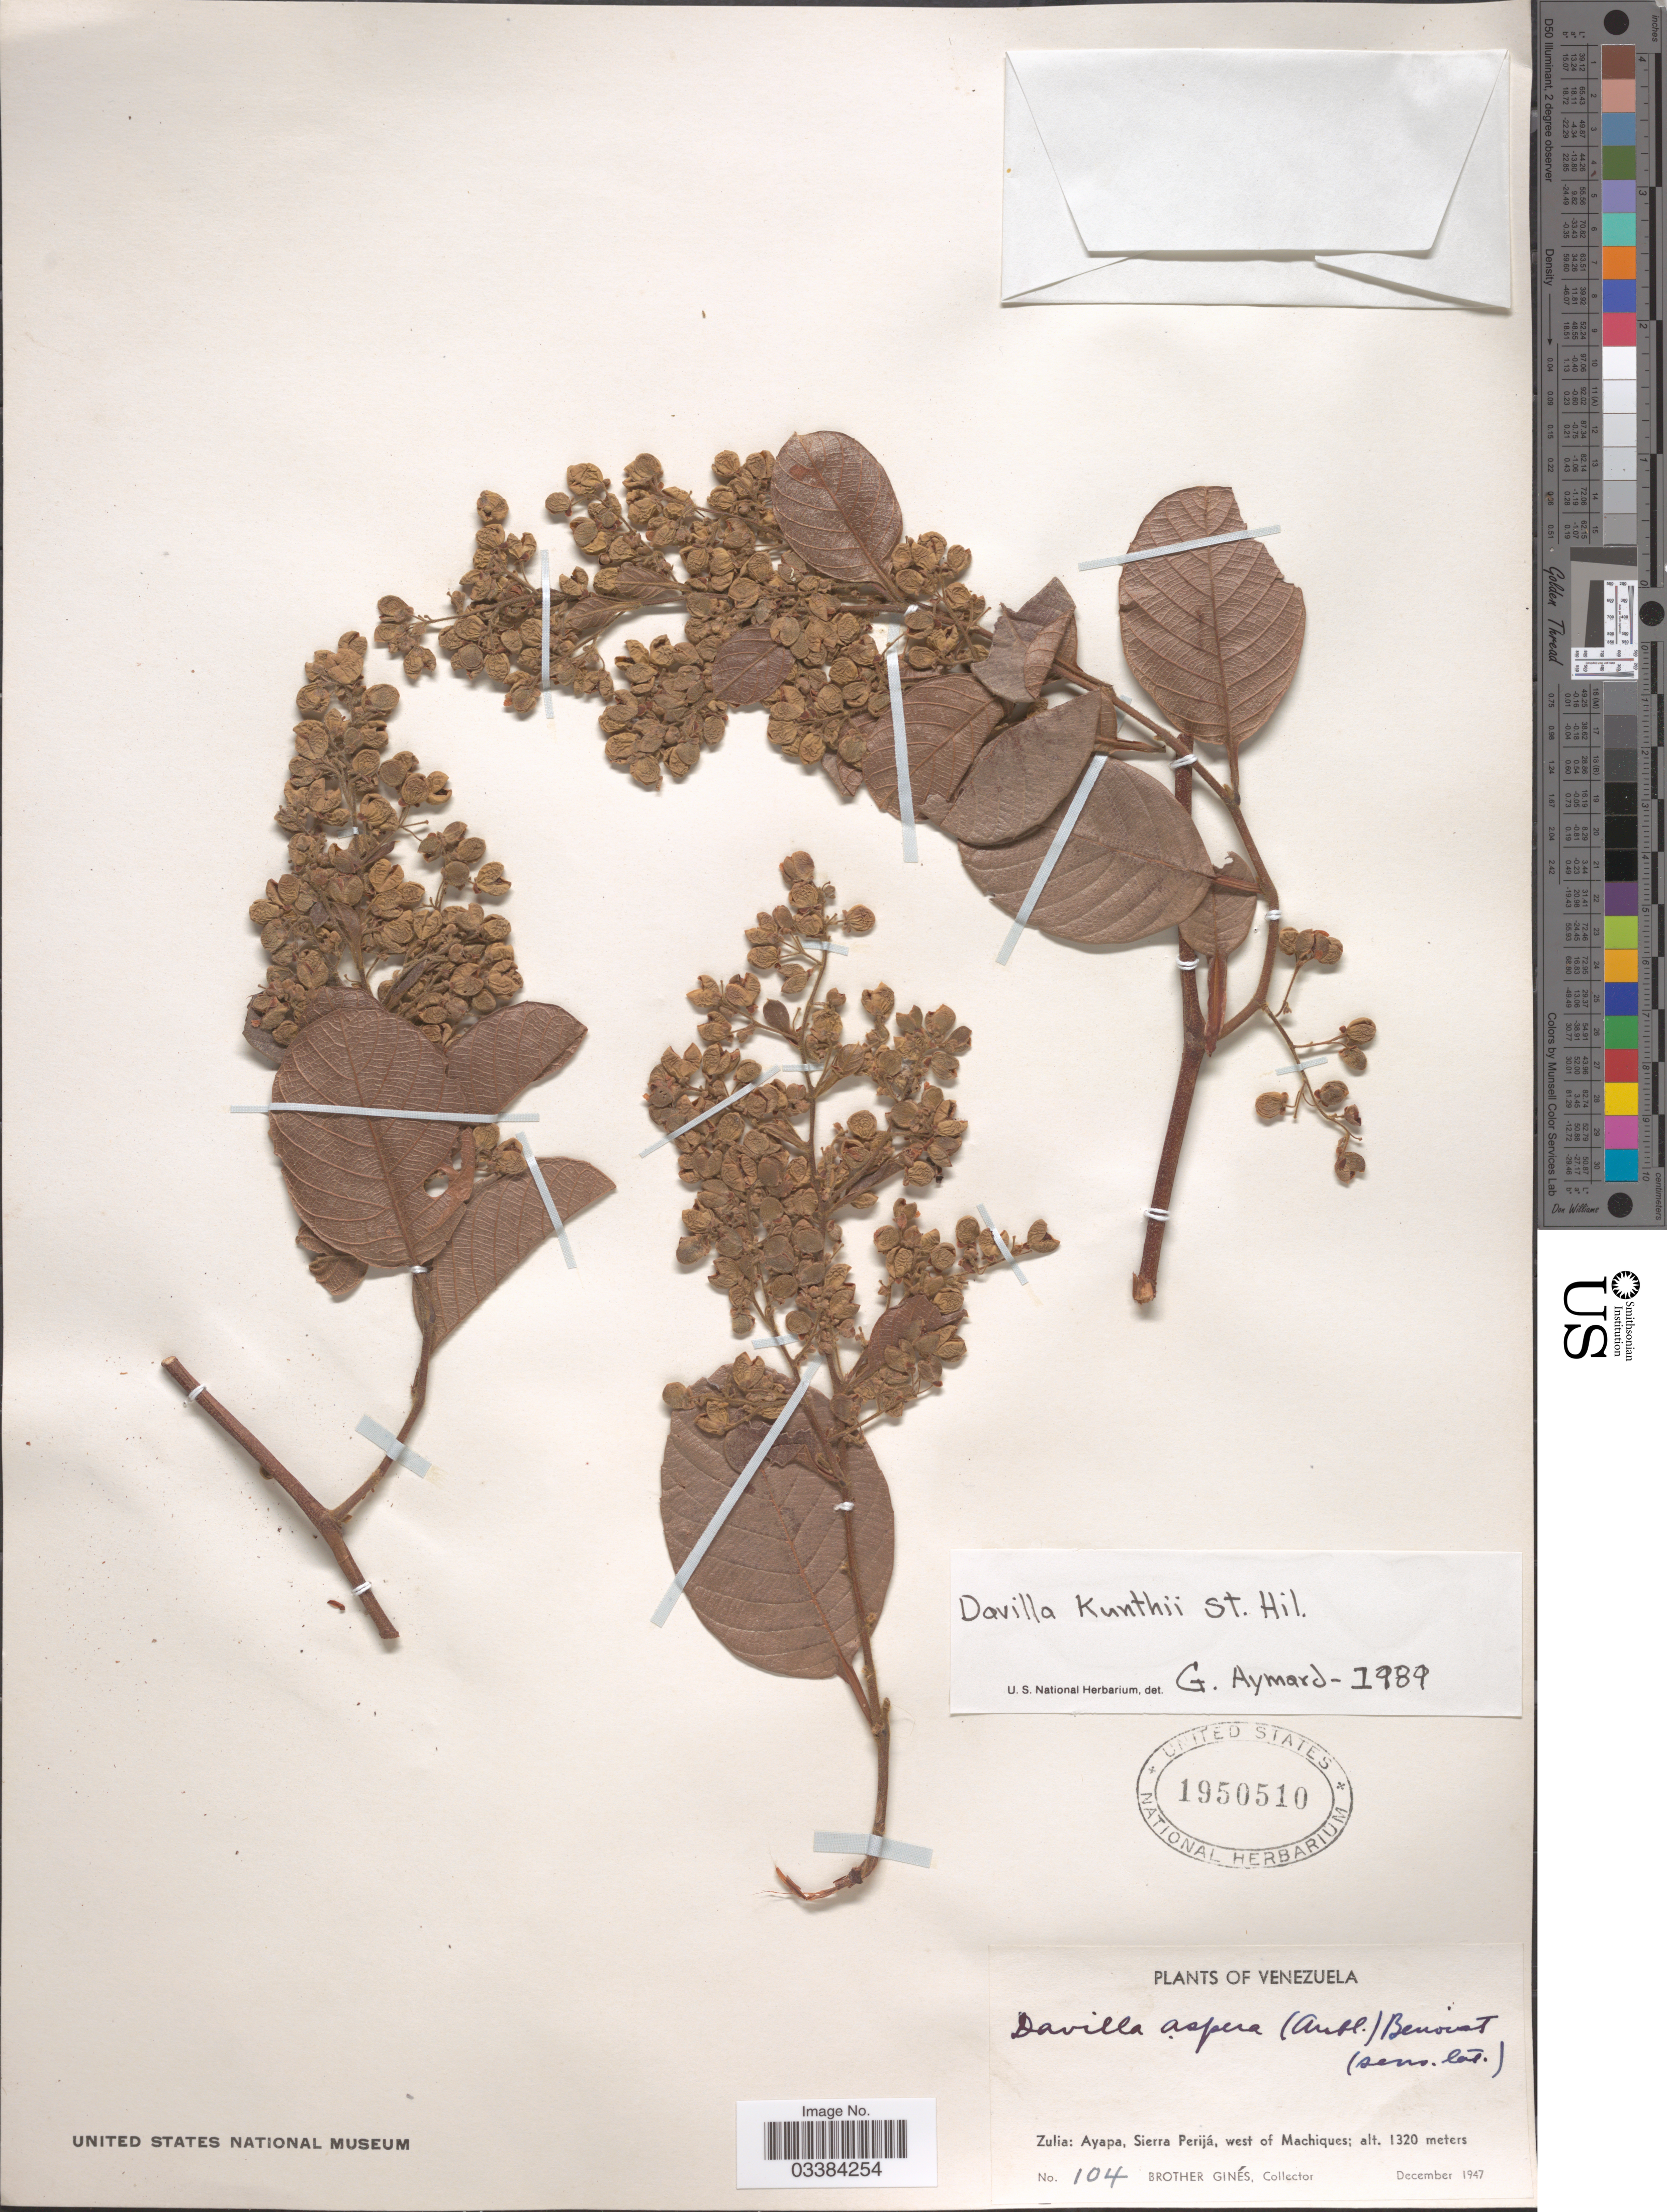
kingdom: Plantae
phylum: Tracheophyta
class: Magnoliopsida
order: Dilleniales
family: Dilleniaceae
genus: Davilla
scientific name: Davilla kunthii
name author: A. St.-Hil.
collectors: Bro. Gines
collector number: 104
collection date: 1947-12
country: Venezuela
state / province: Zulia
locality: Ayapa, Sierra Perijá, west of Machiques.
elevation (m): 1320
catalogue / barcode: US 1950510